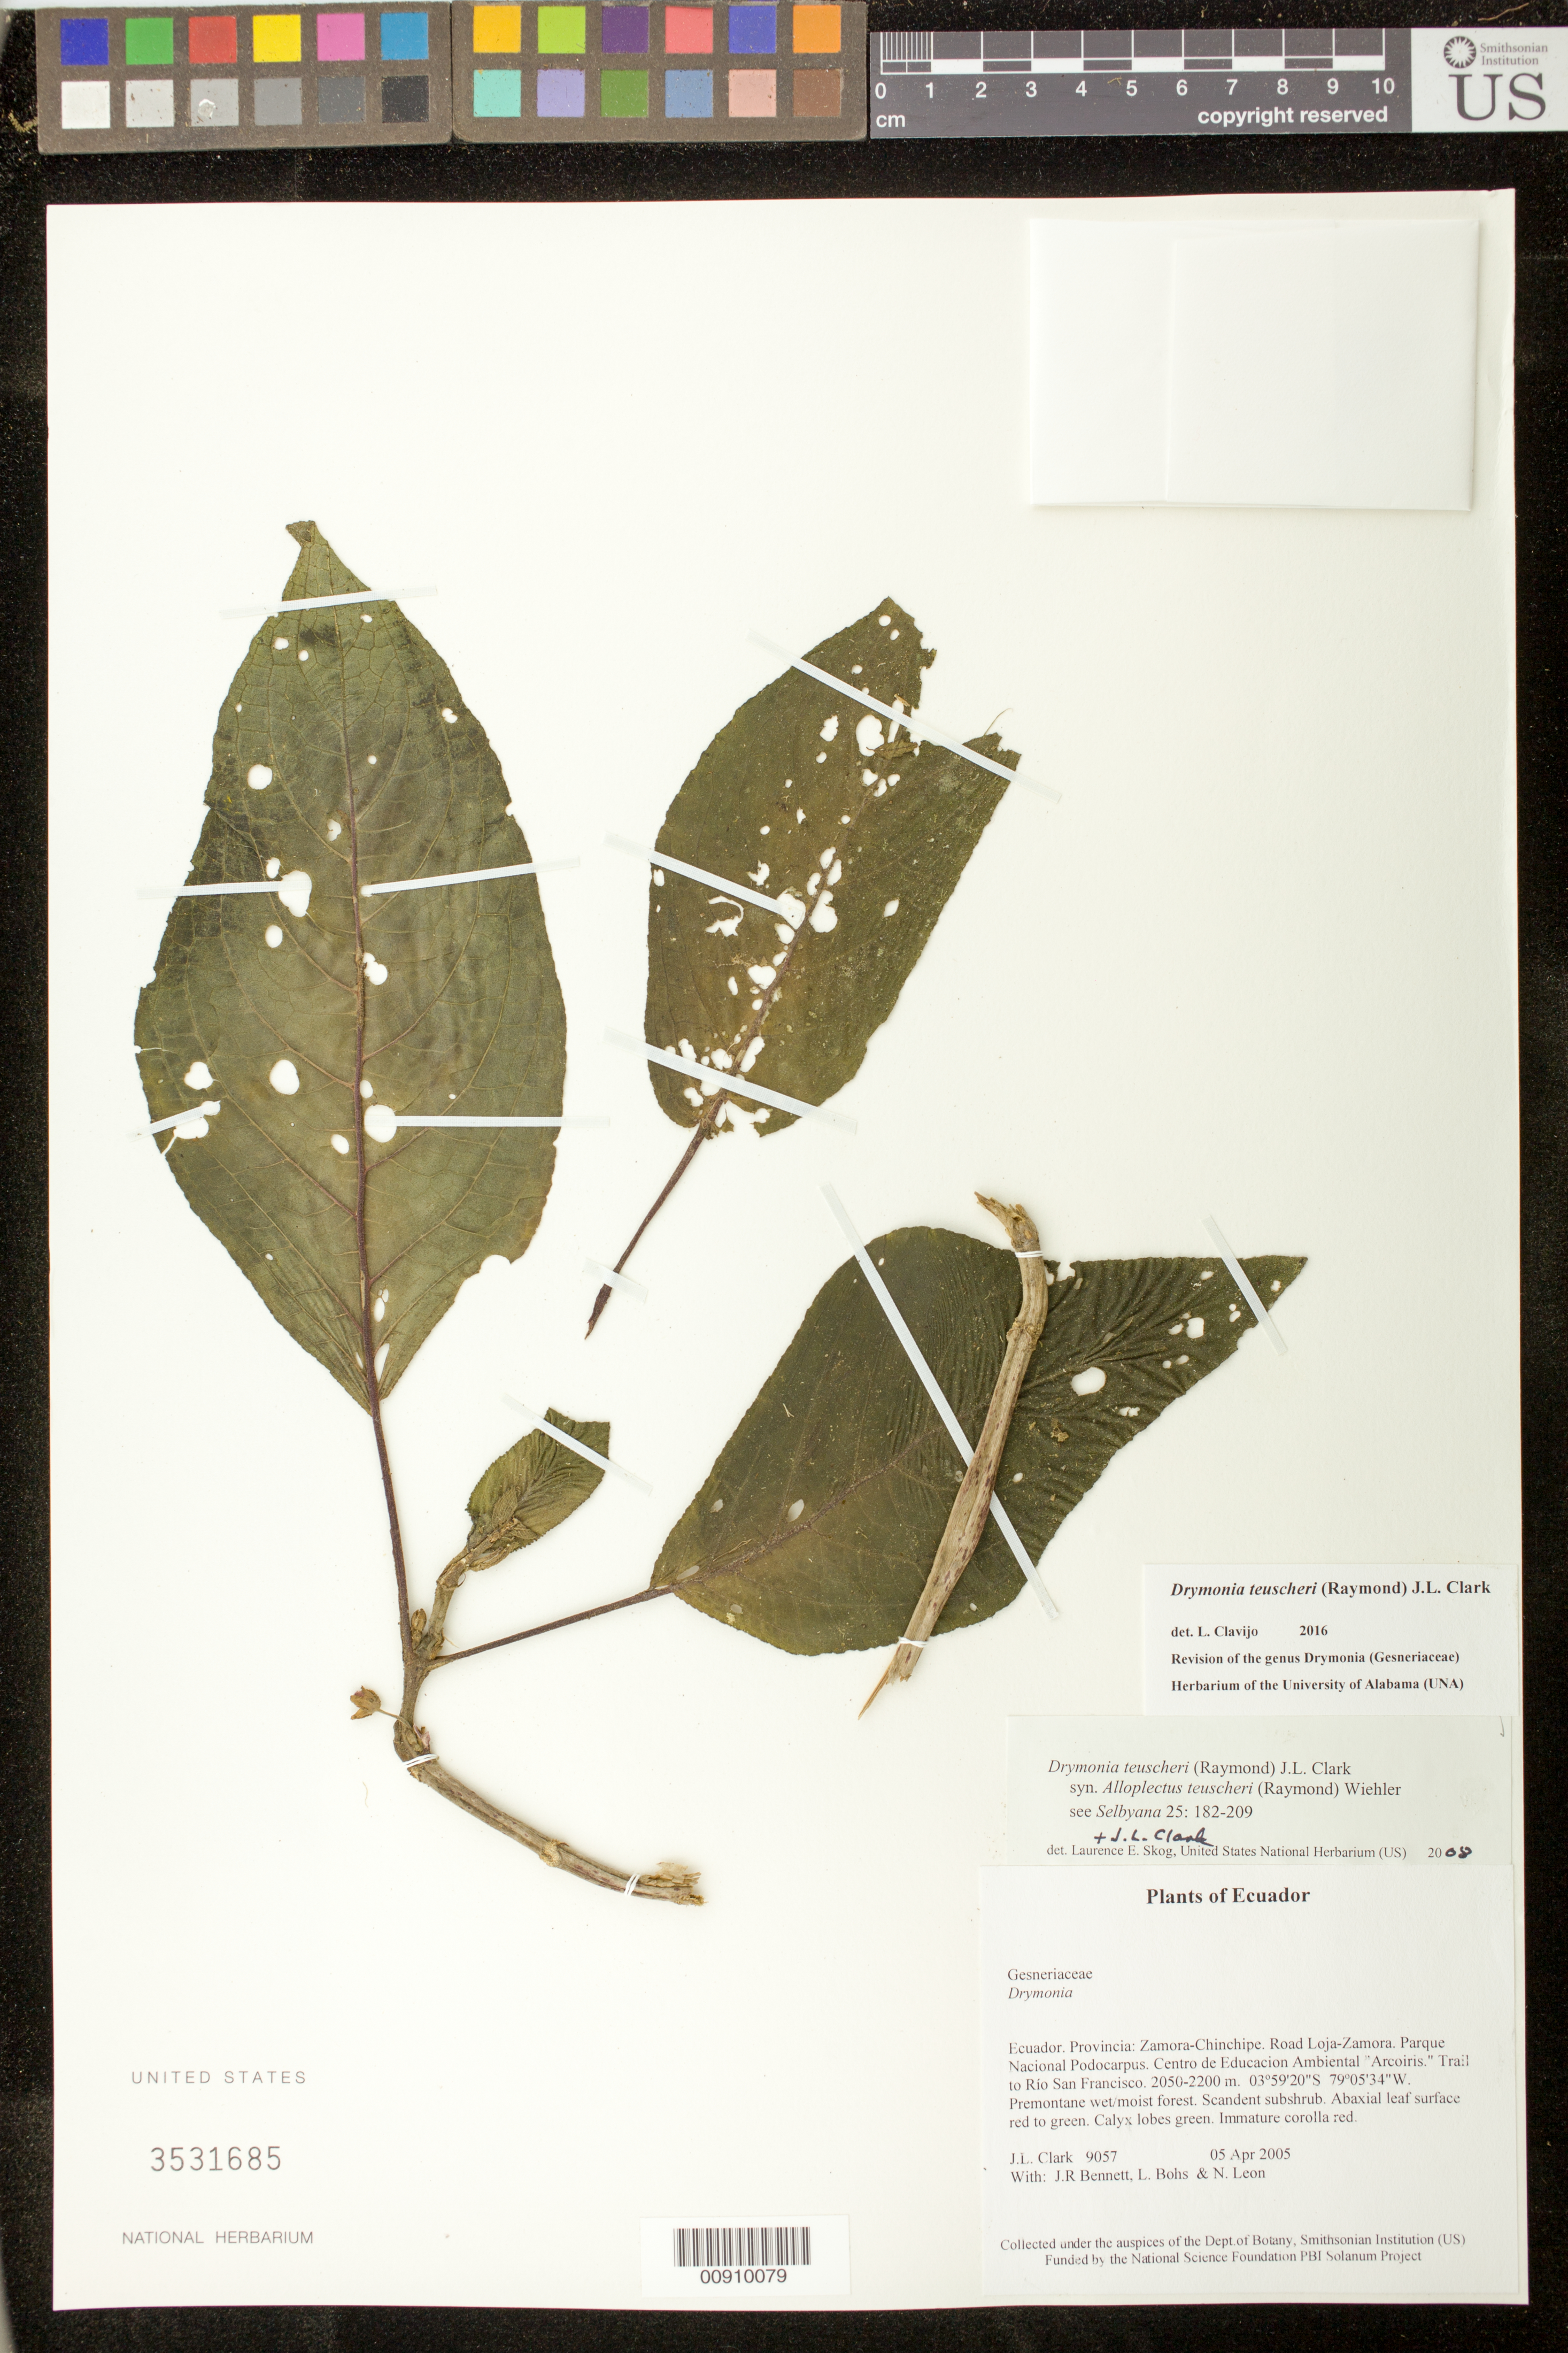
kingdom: Plantae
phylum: Tracheophyta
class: Magnoliopsida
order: Lamiales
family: Gesneriaceae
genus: Drymonia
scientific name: Drymonia teuscheri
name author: (Raymond) J.L. Clark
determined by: Clark, J. L.; Skog, Laurence E.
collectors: J. L. Clark, J. R. Bennett, L. A. Bohs & N. Leon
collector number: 9057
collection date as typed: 05 Apr 2005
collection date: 2005-04-05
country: Ecuador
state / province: Zamora-Chinchipe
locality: Road Loja-Zamora. Parque Nacional Podocarpus. Centro de Educacion Ambiental "Arcoiris." Trail to Río San Francisco.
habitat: Premontane wet/moist forest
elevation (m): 2050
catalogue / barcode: US 3531685